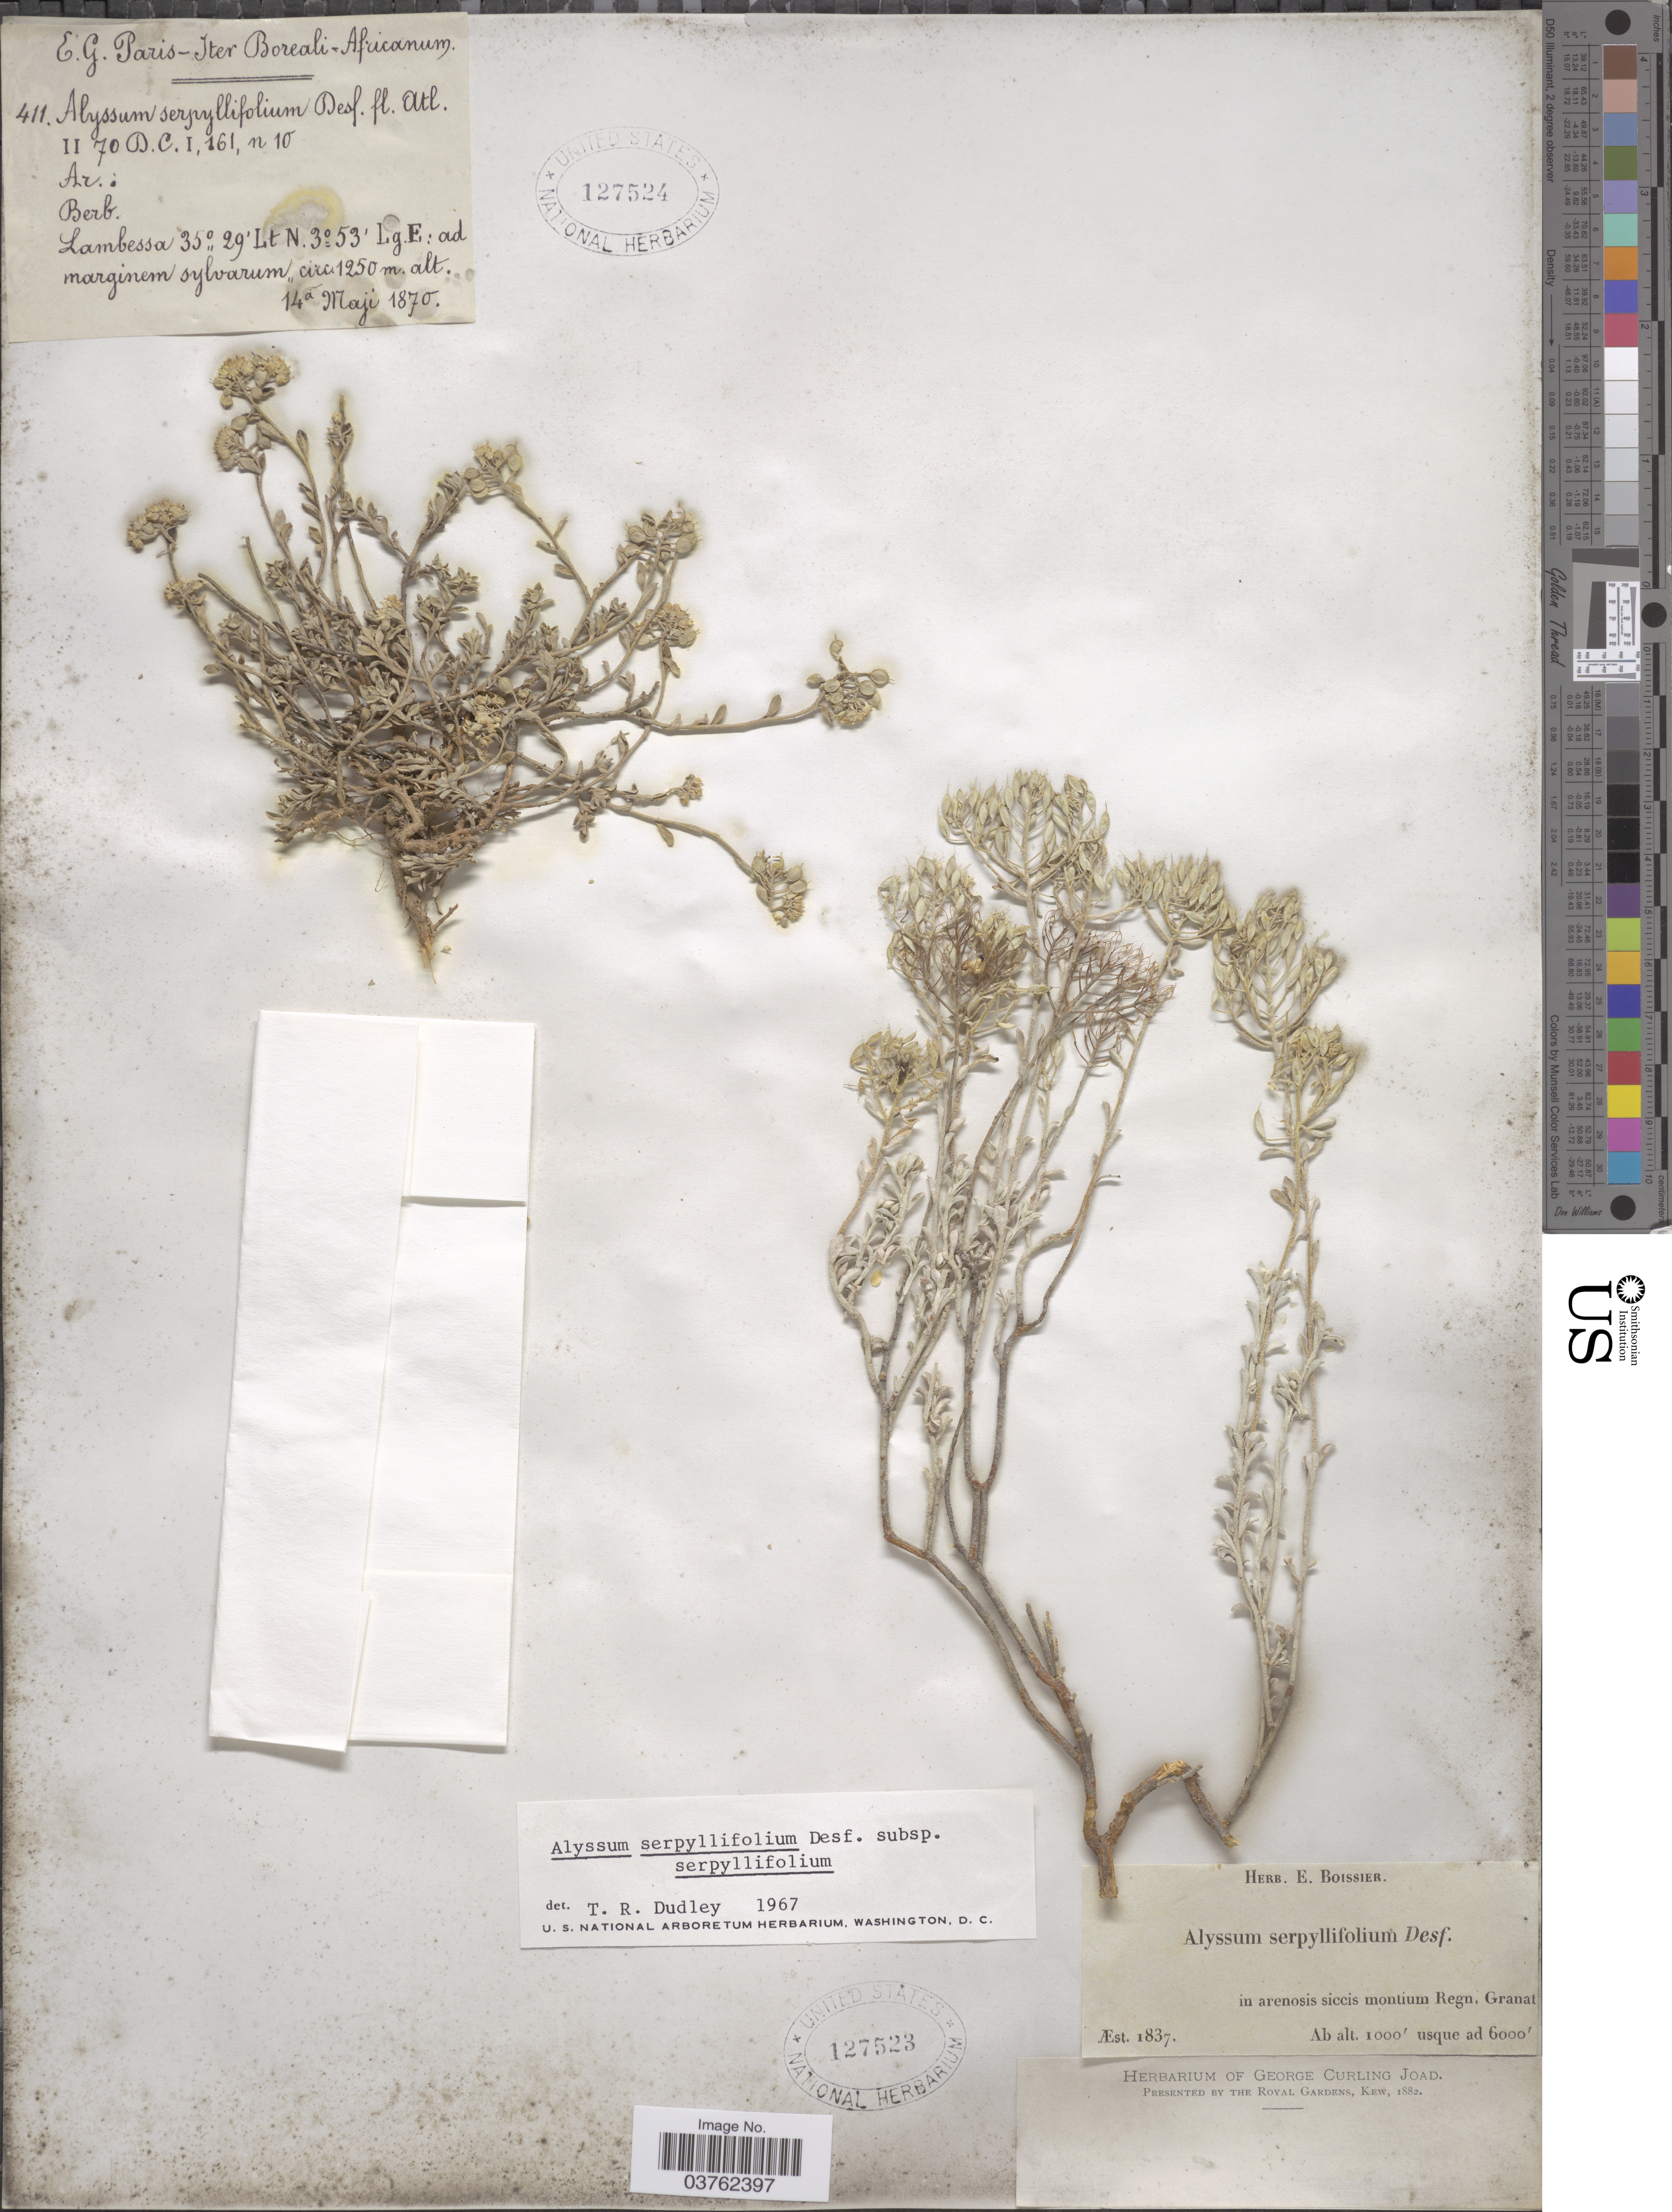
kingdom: Plantae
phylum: Tracheophyta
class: Magnoliopsida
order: Brassicales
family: Brassicaceae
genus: Alyssum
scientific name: Alyssum serpyllifolium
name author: Desf.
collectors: Paris, E.G.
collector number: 411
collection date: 1870-05-14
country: Algeria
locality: Iter Boreali- Africanum. Berb. Lambessa. Ad marginem sylvarum.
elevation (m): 1250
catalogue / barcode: US 127524-2